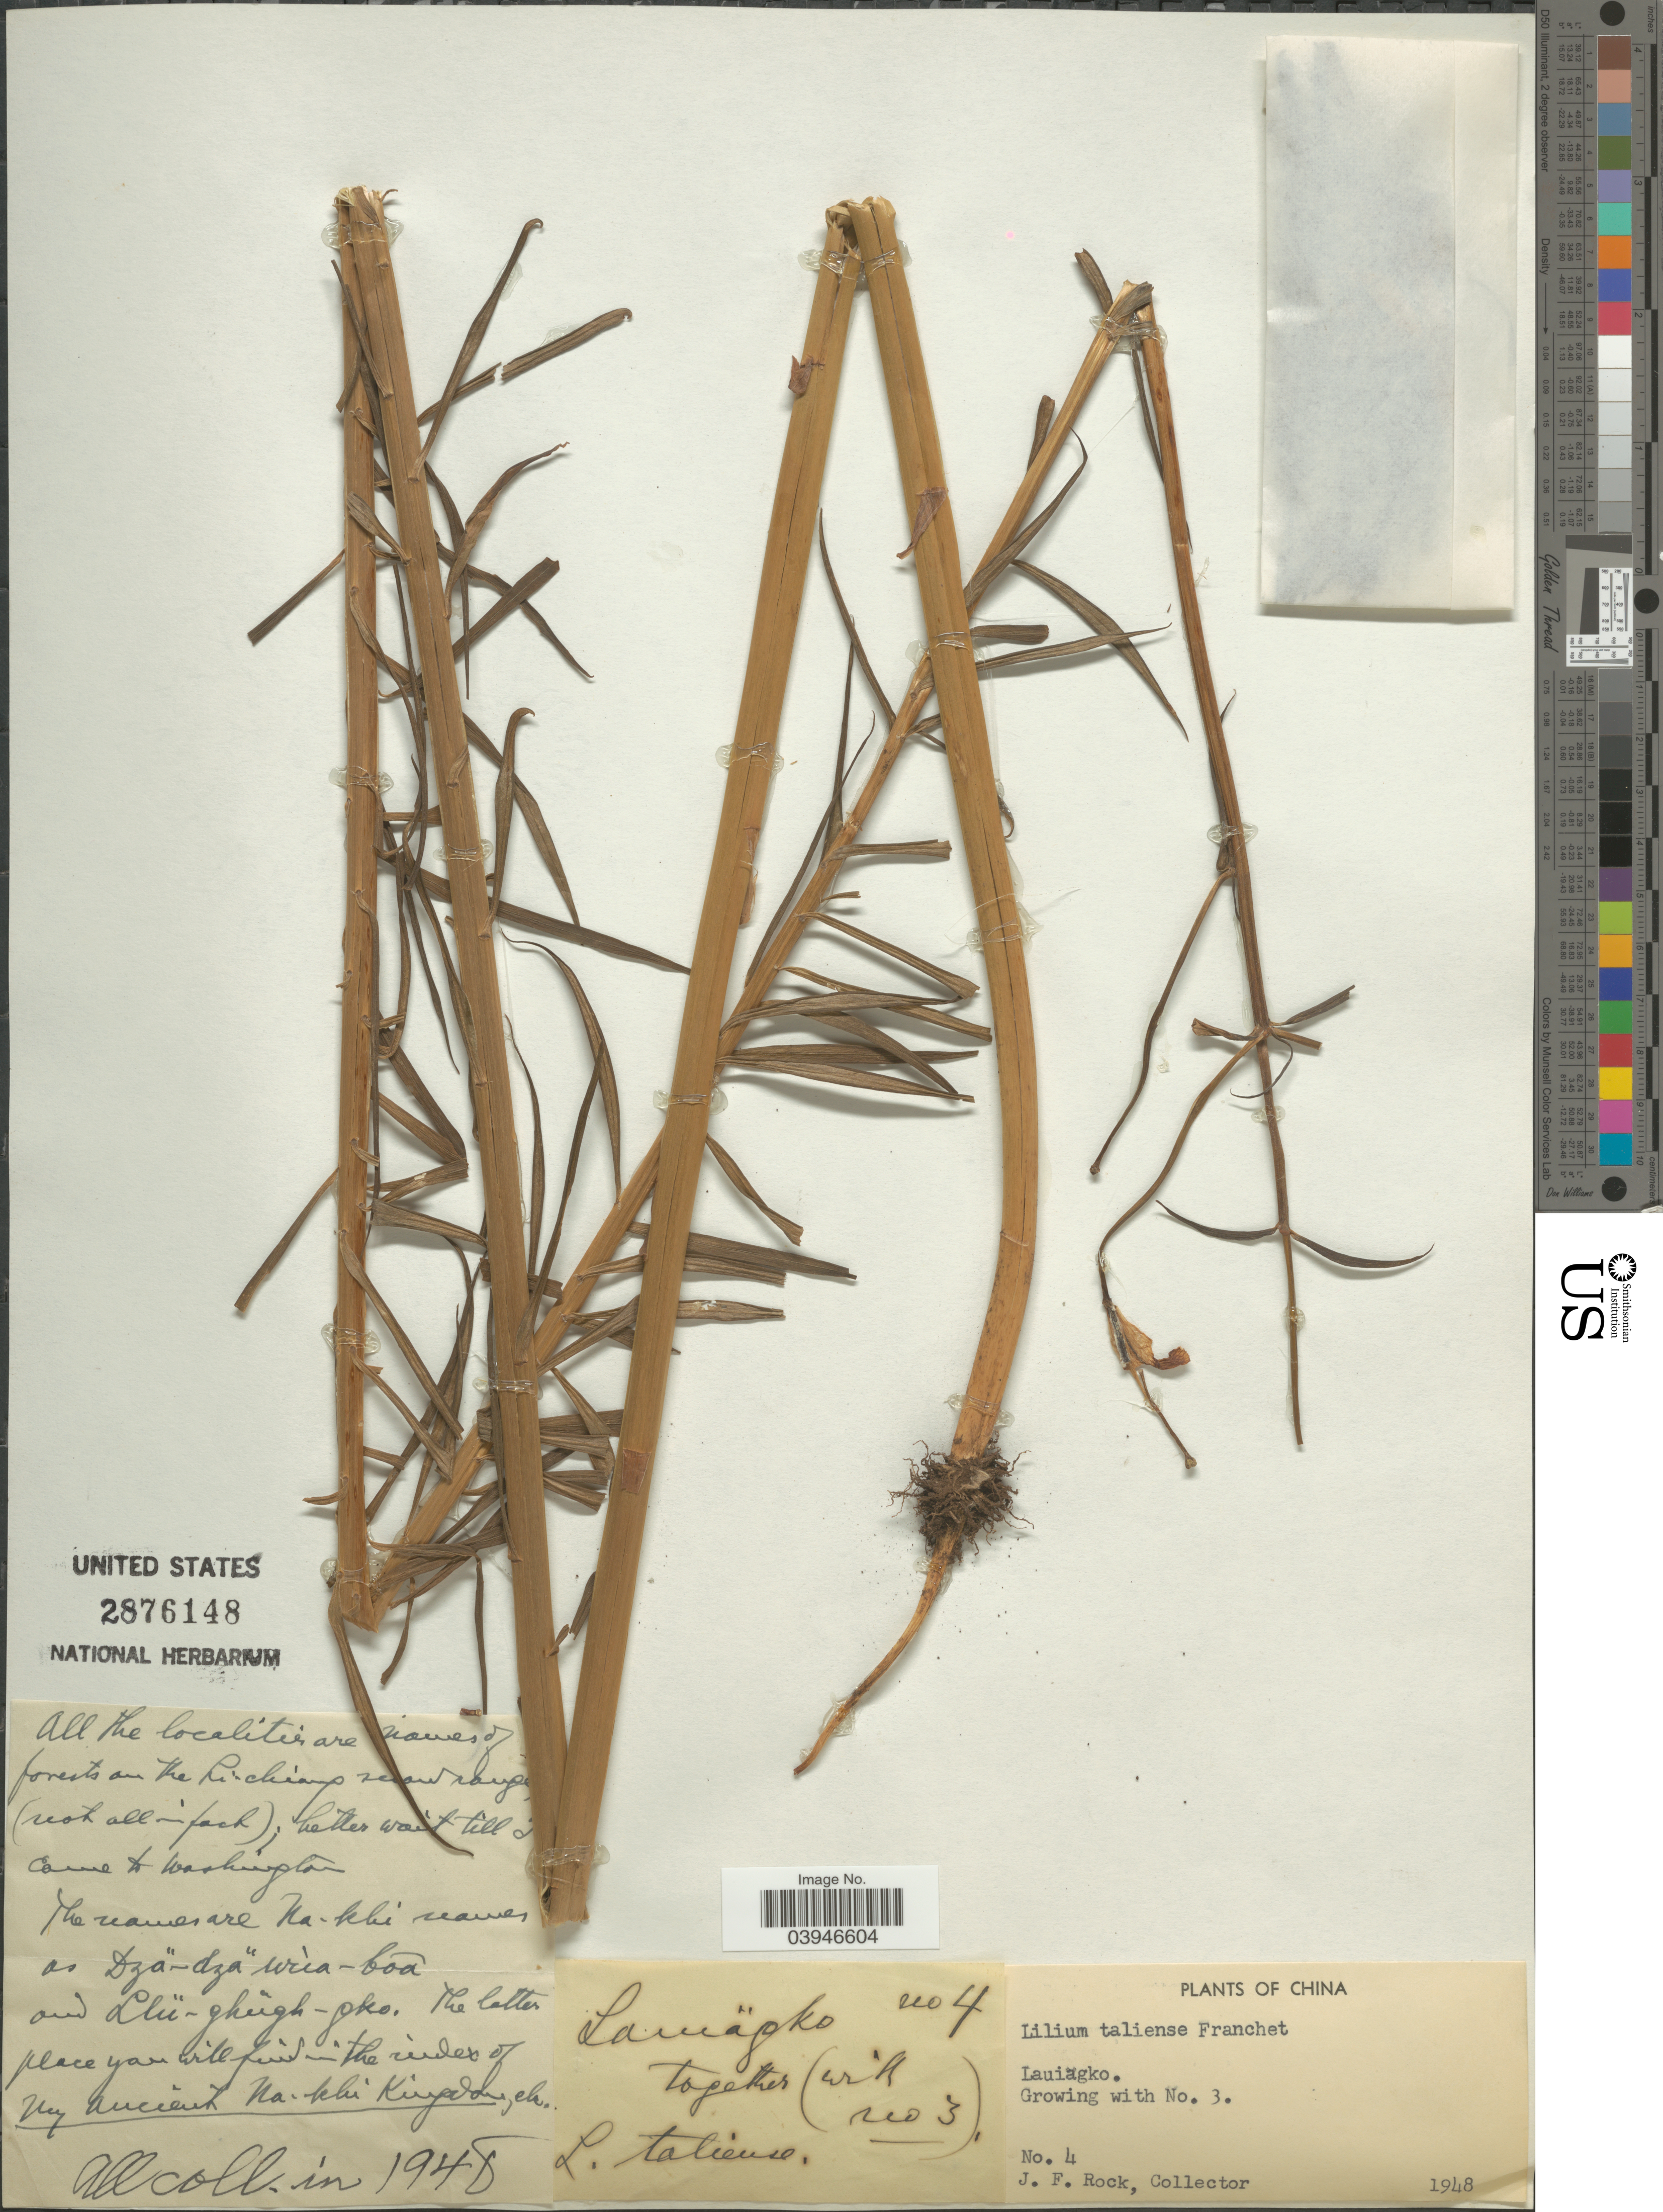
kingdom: Plantae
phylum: Tracheophyta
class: Liliopsida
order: Liliales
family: Liliaceae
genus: Lilium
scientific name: Lilium taliense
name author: Franch.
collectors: J. Rock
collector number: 4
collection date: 1948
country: China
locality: Lauiagko.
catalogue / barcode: US 2876148